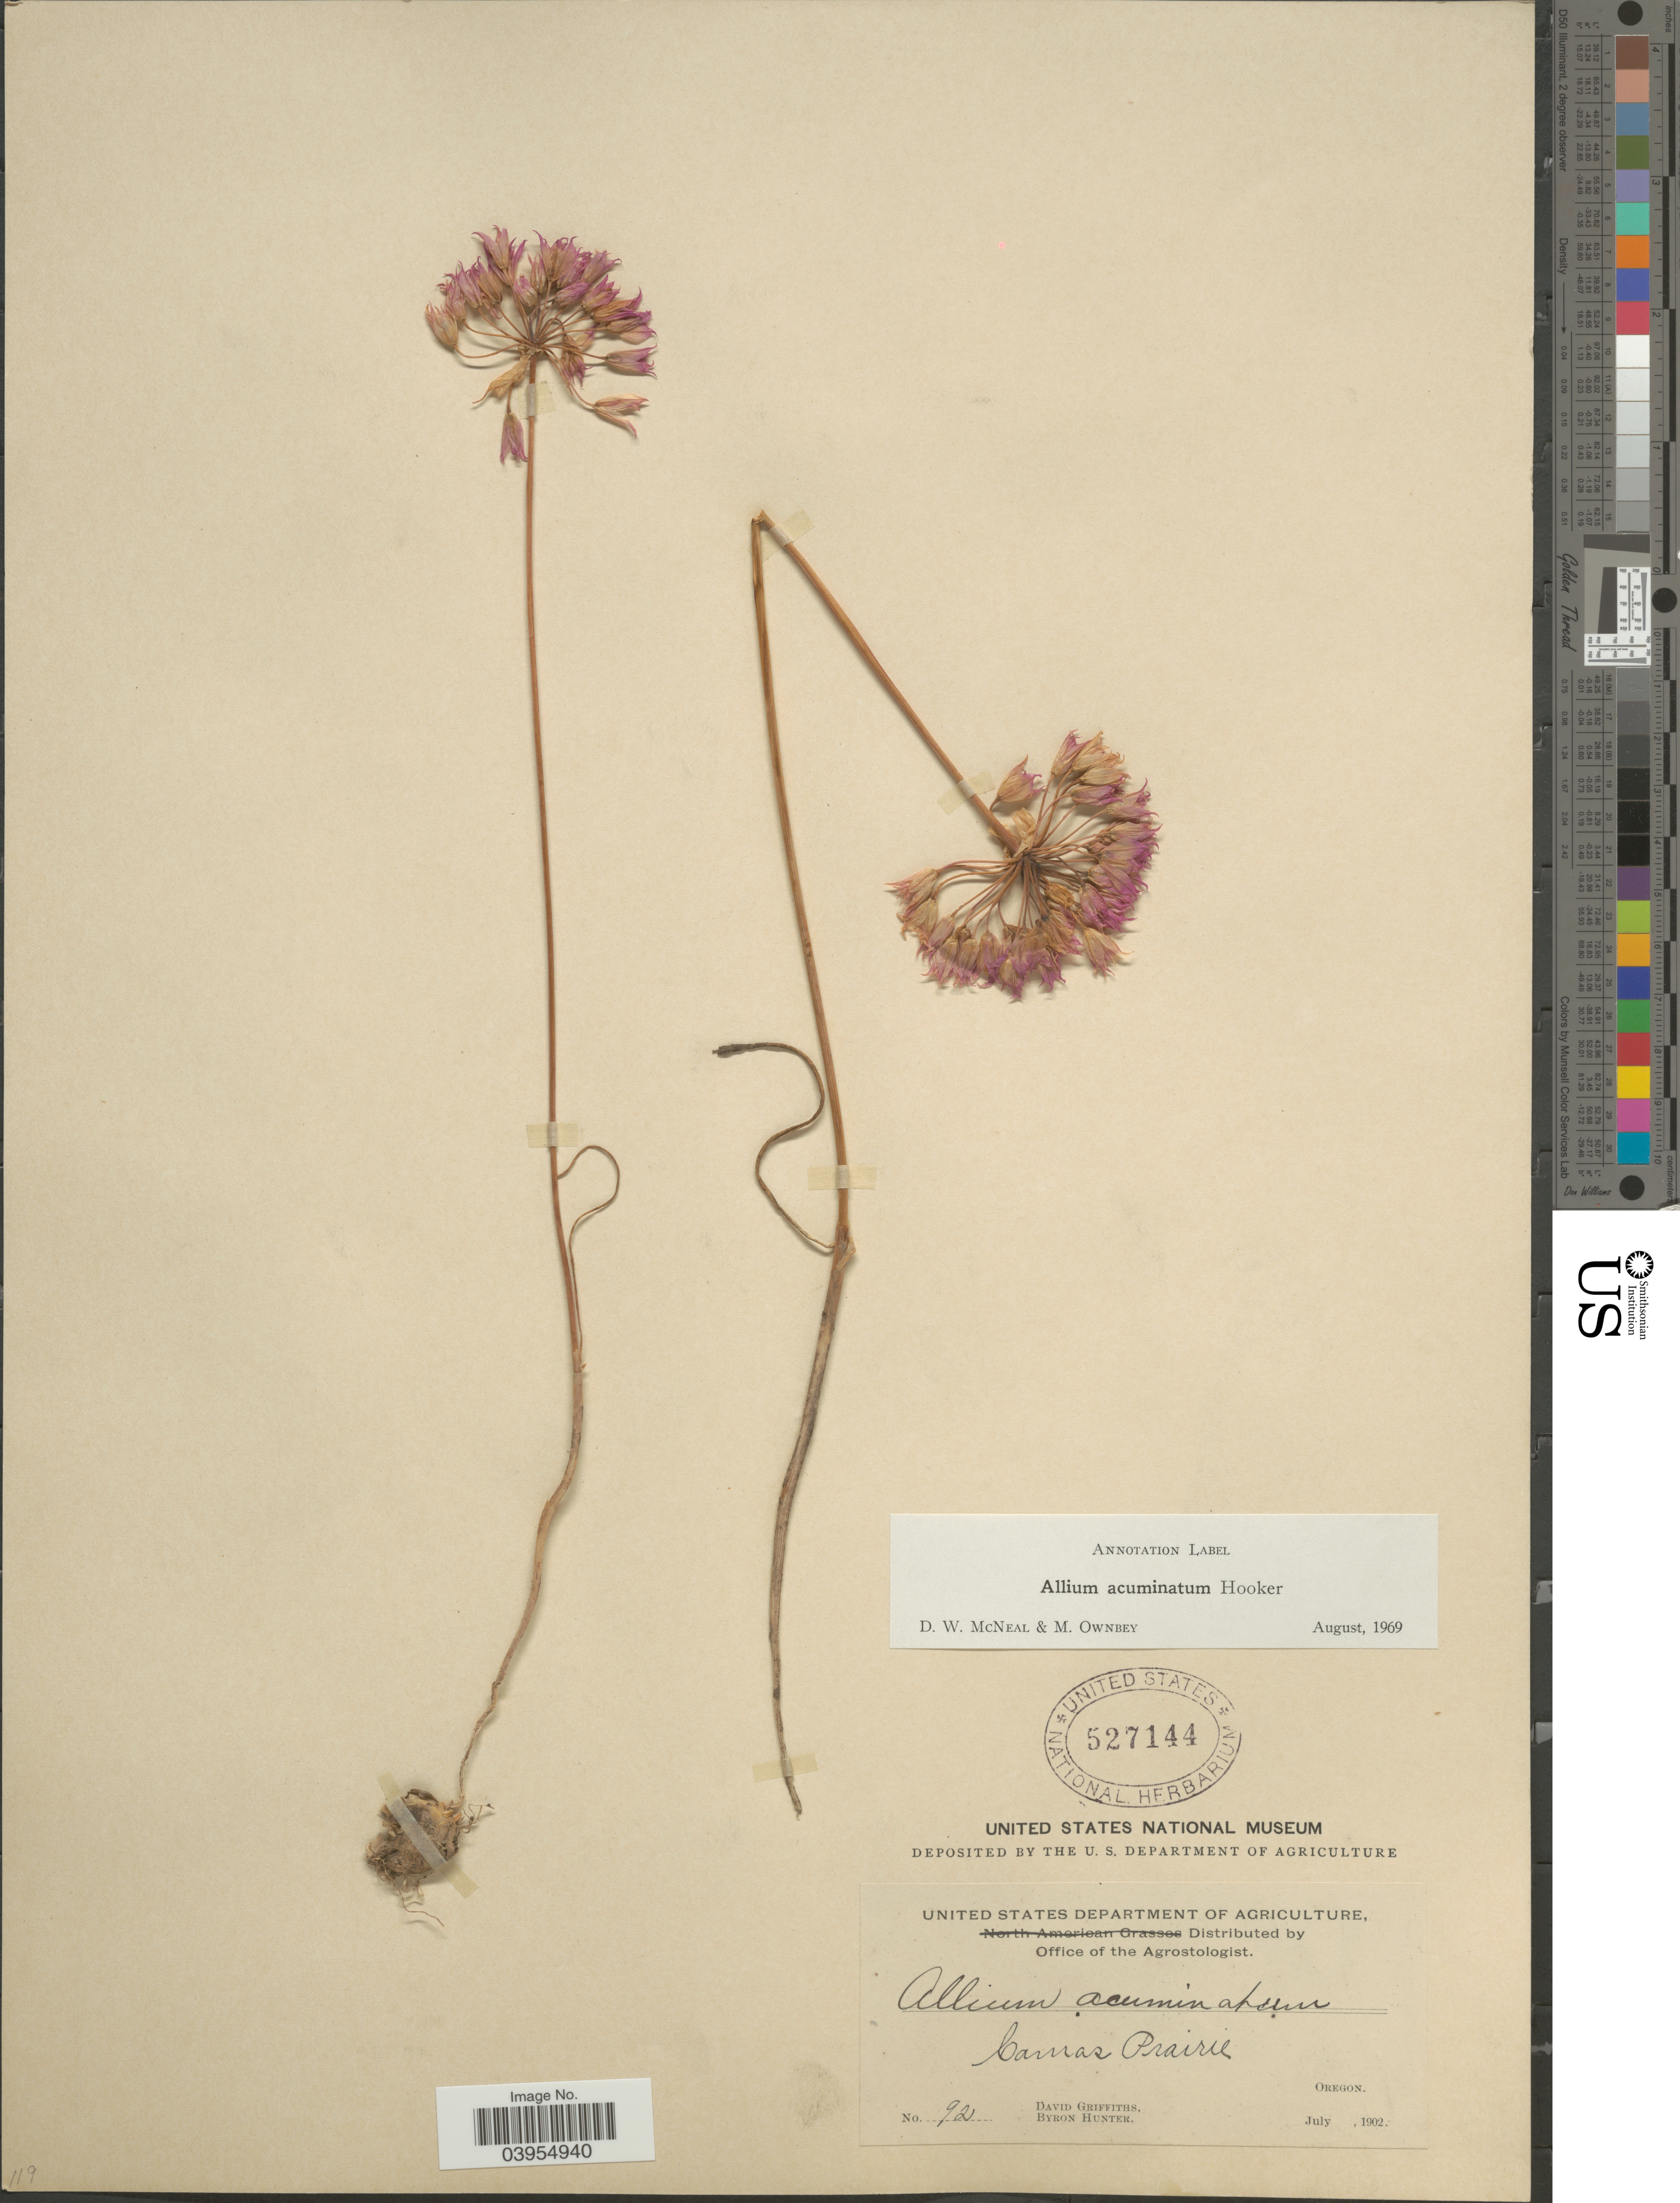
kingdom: Plantae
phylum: Tracheophyta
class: Liliopsida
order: Asparagales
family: Amaryllidaceae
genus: Allium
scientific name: Allium acuminatum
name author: Hook.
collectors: D. Griffiths & B. Hunter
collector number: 92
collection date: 1902-07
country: United States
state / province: Oregon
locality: Camas Prairie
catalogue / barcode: US 527144